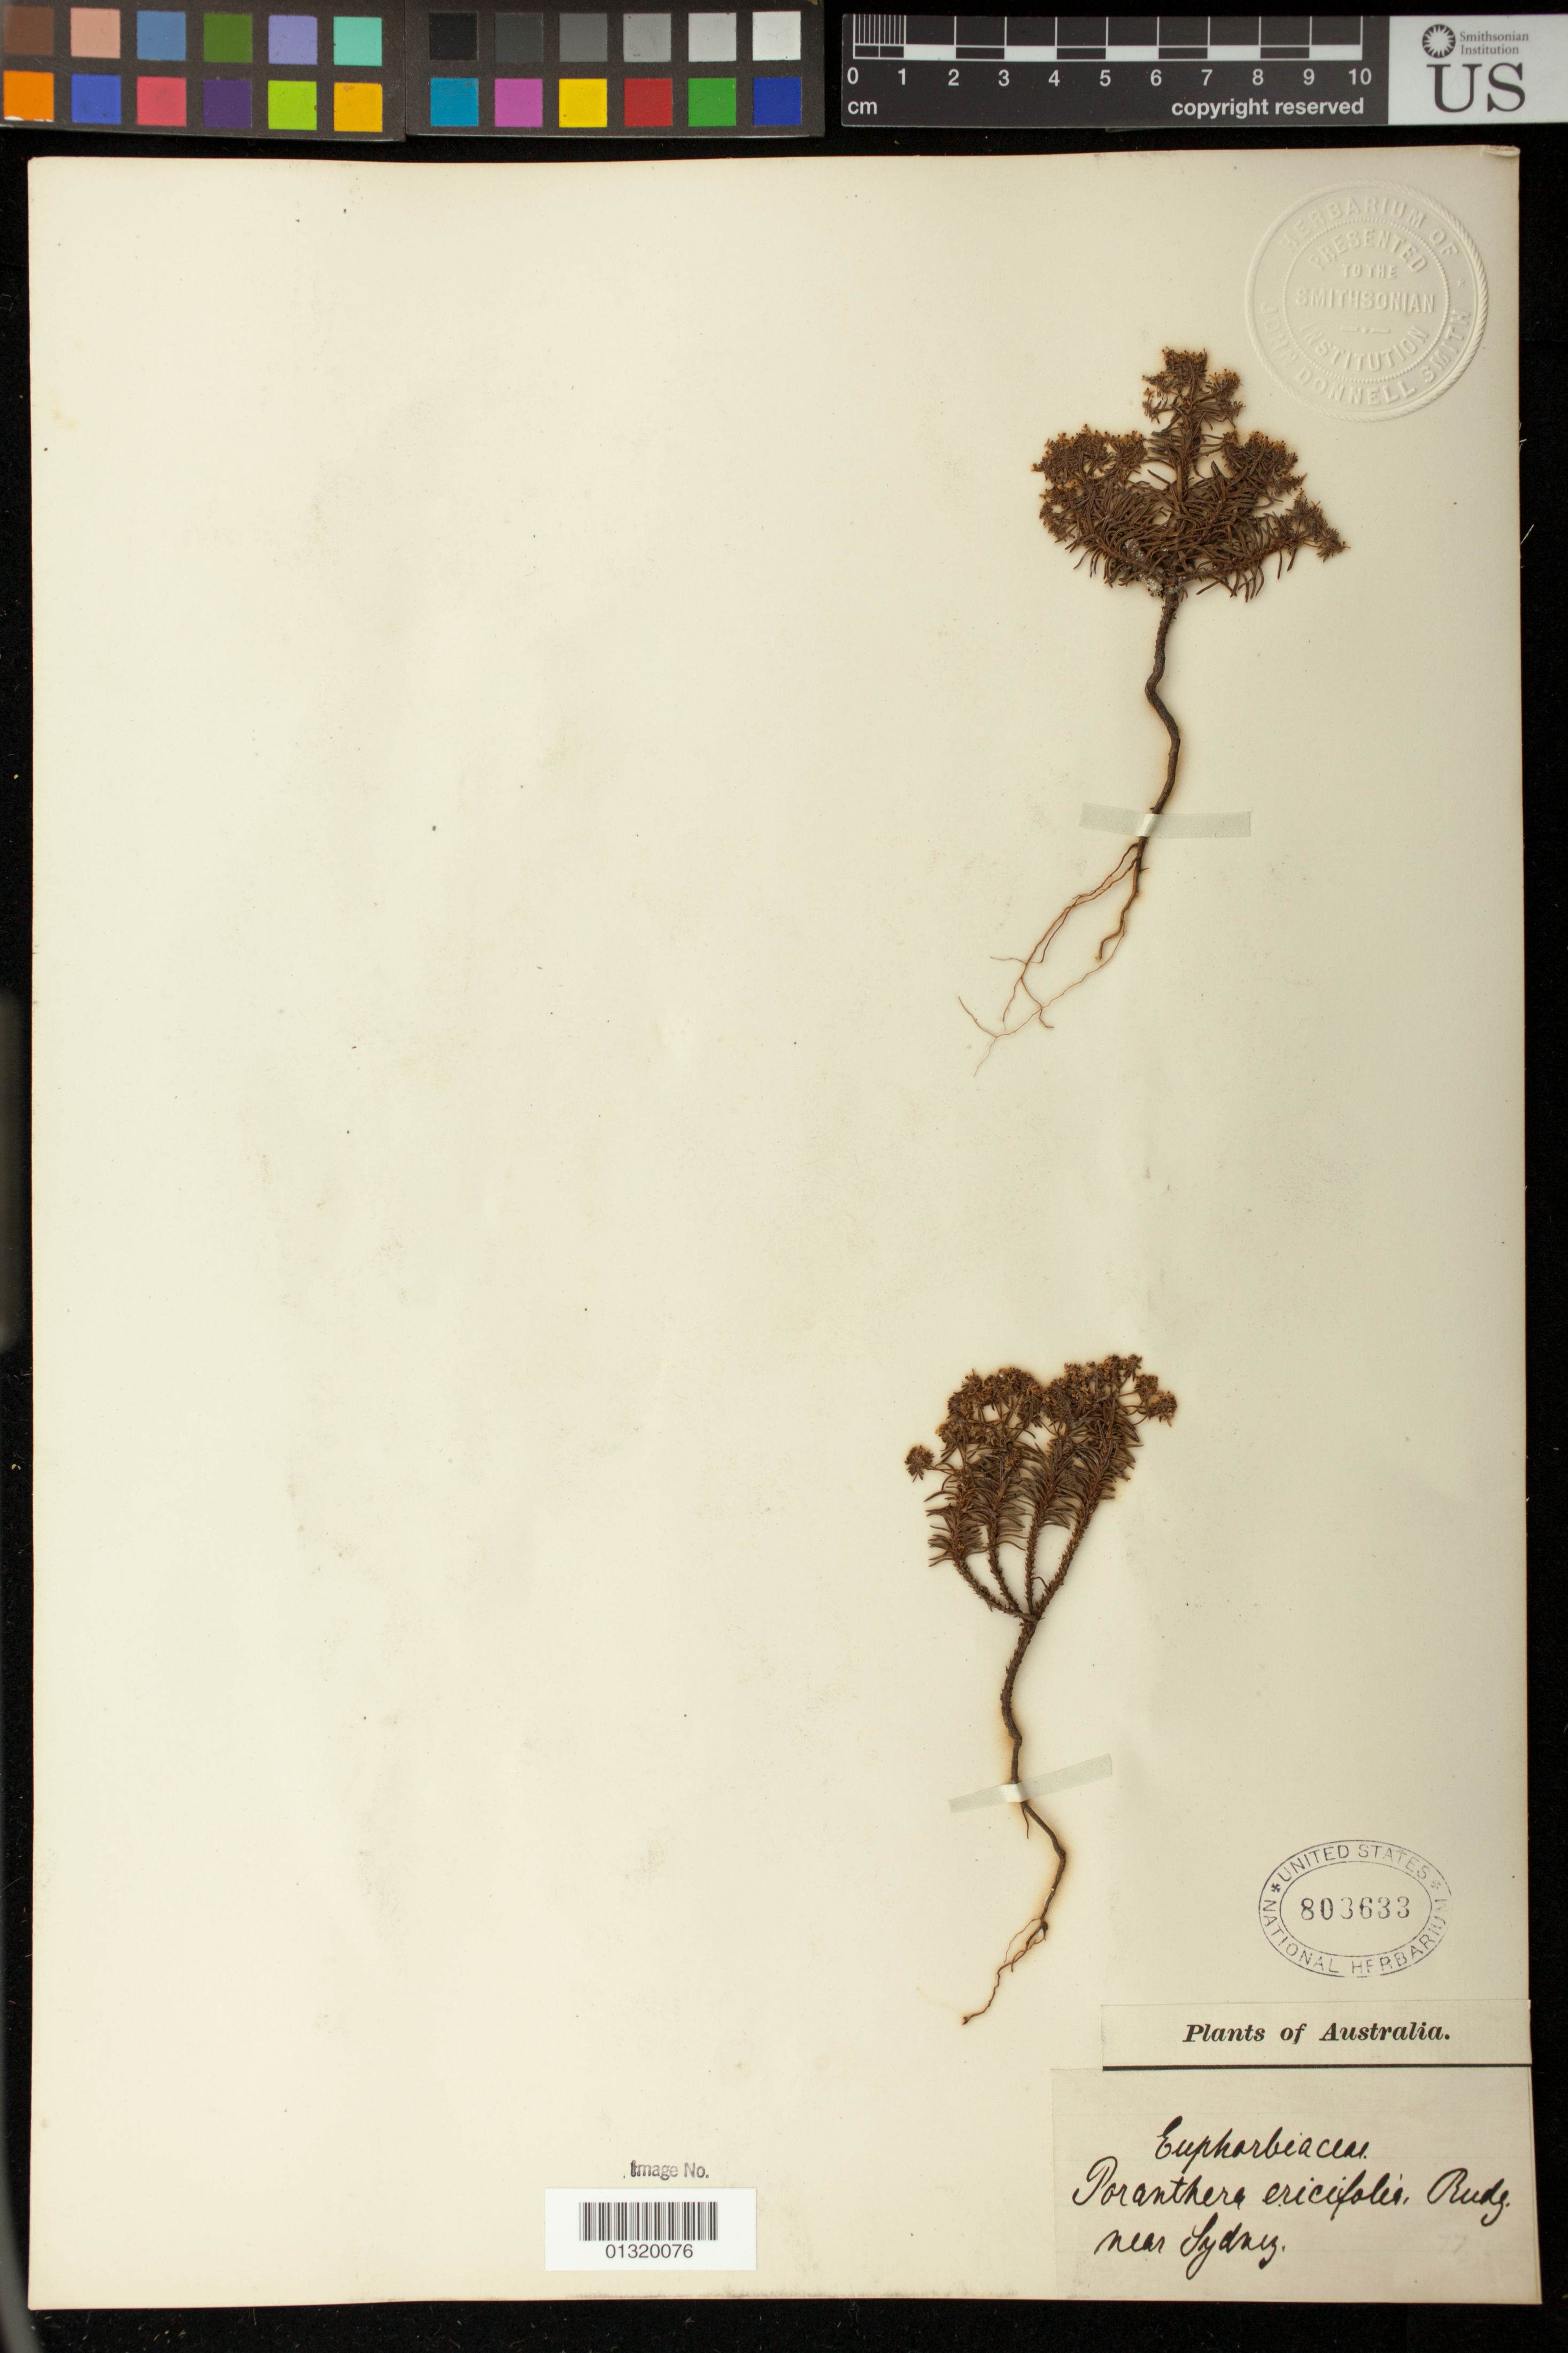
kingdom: Plantae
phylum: Tracheophyta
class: Magnoliopsida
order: Malpighiales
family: Phyllanthaceae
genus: Poranthera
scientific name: Poranthera ericifolia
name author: Rudge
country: Australia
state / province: New South Wales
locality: near Sydney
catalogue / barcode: US 803633